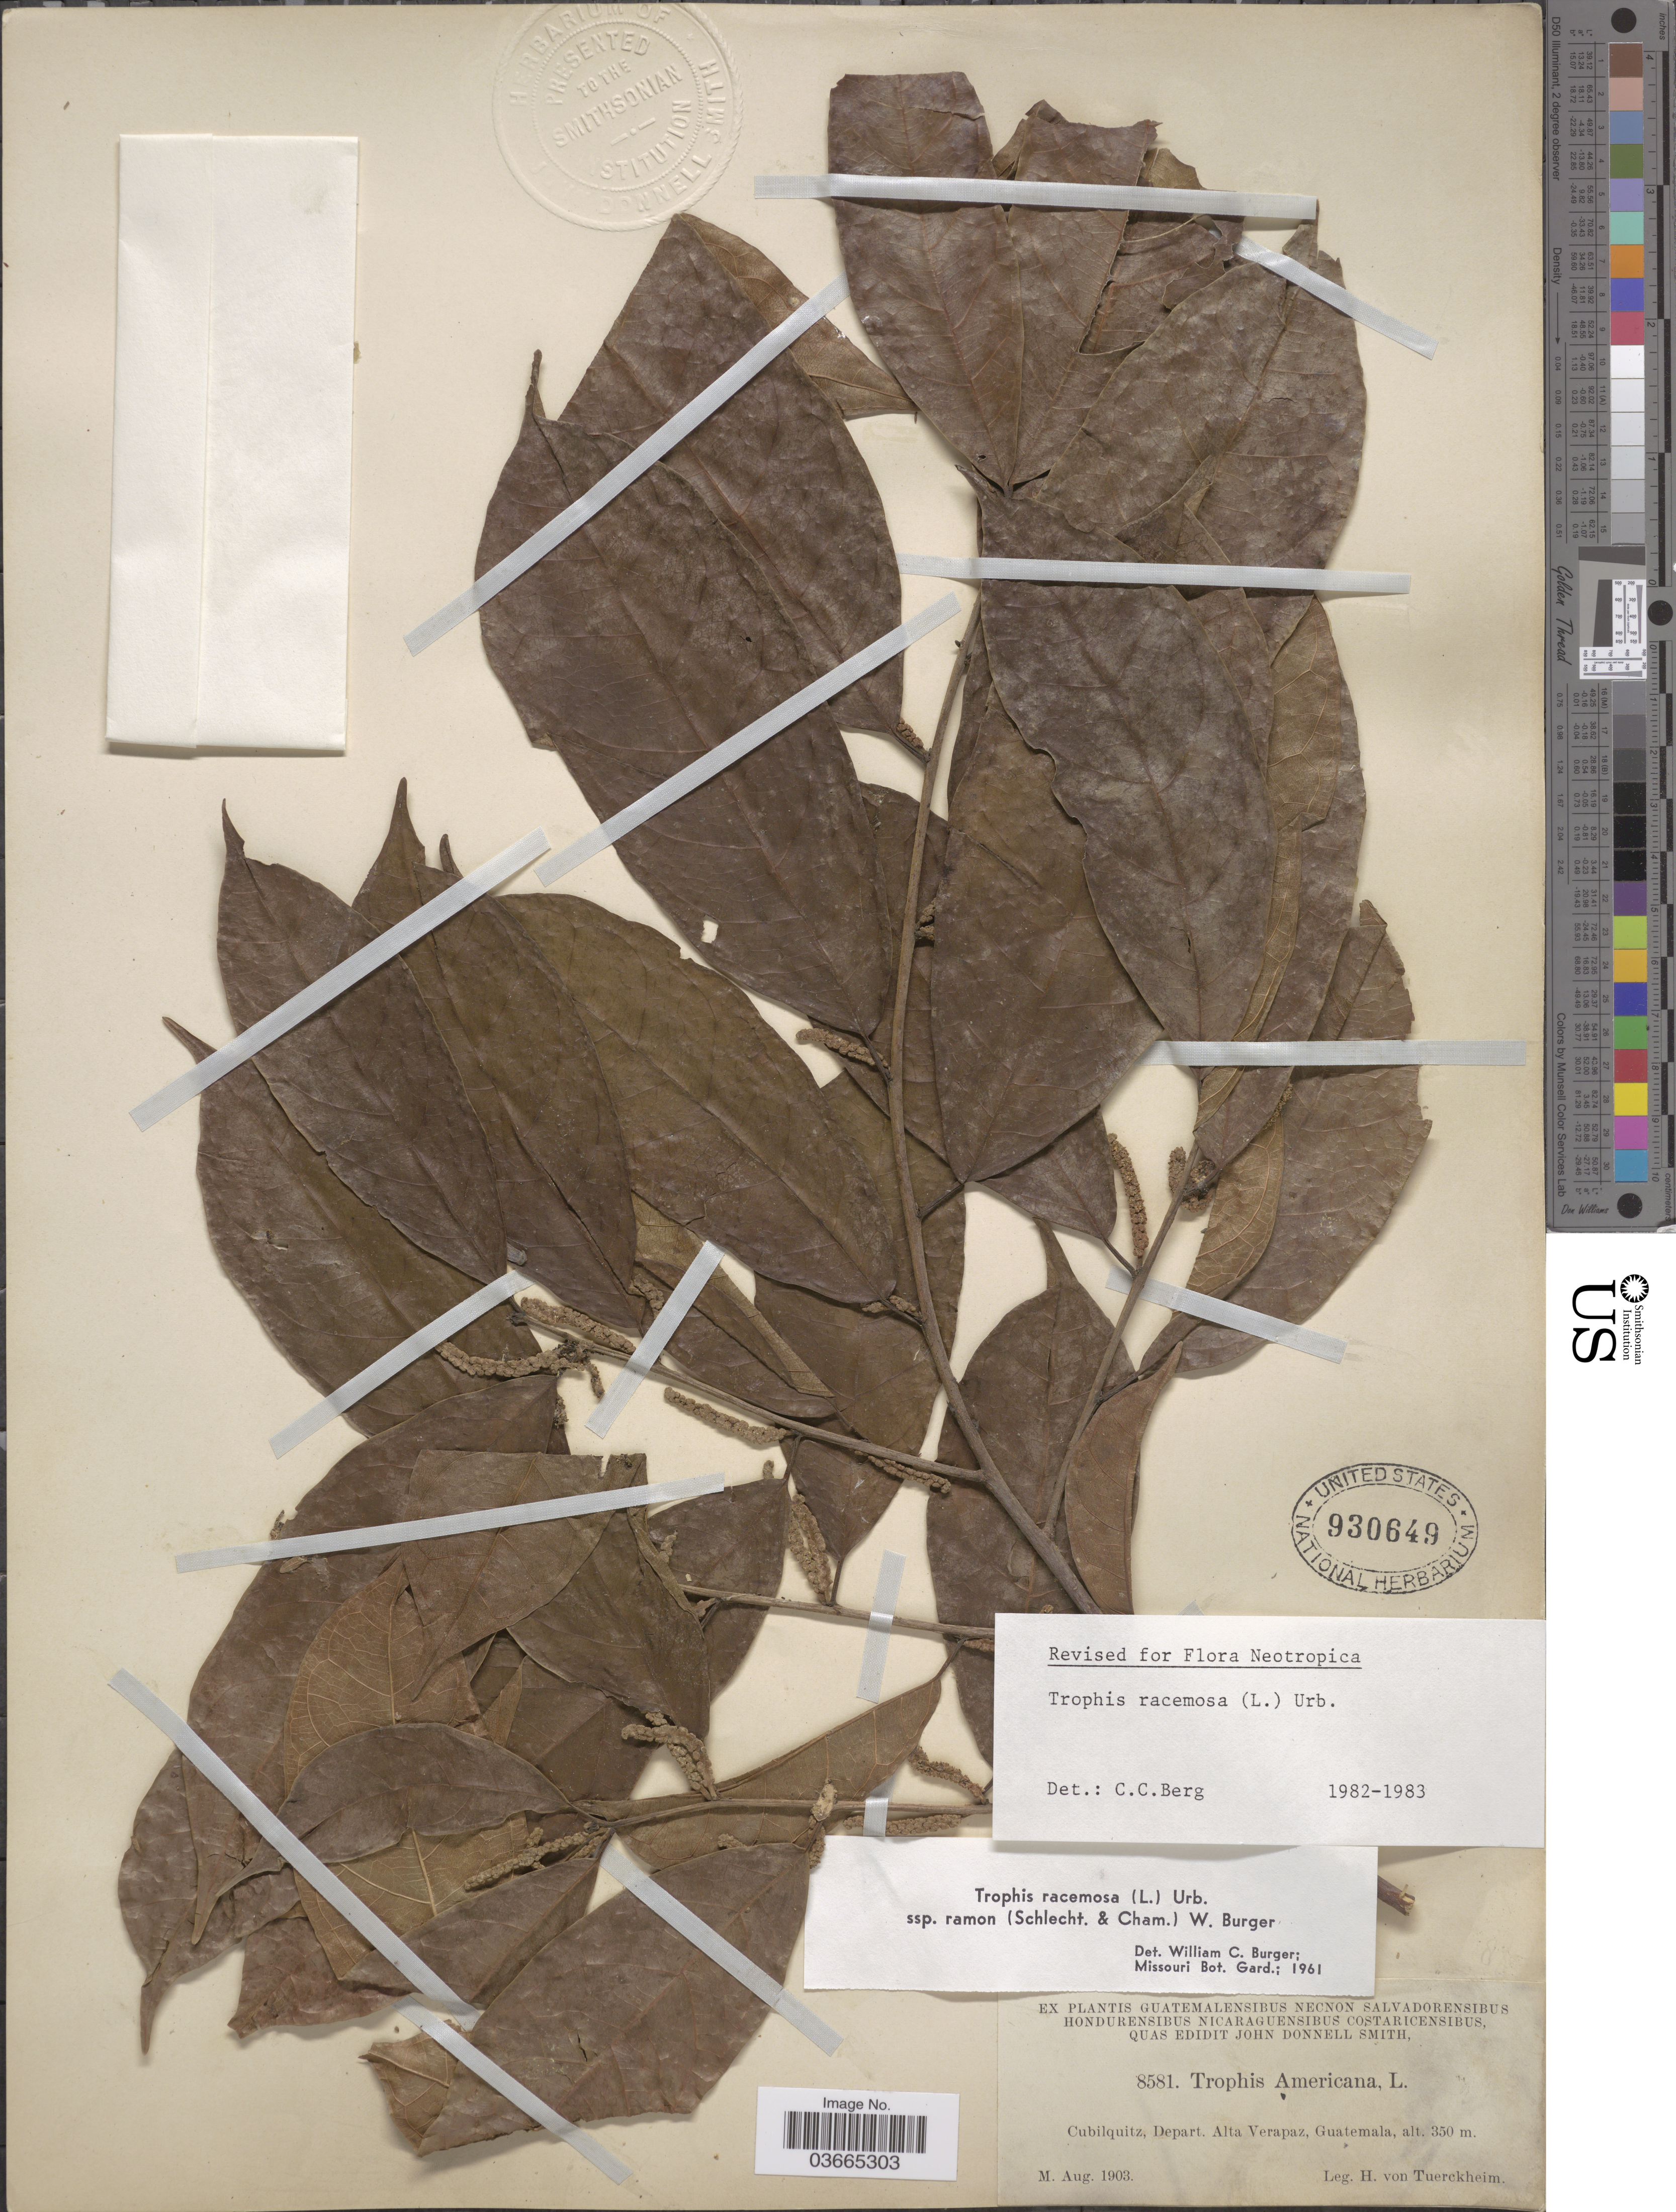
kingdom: Plantae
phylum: Tracheophyta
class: Magnoliopsida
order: Rosales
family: Moraceae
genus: Trophis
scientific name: Trophis racemosa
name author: (L.) Urb.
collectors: H. von Tuerckheim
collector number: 8581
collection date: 1903-08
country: Guatemala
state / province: Alta Verapaz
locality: Cubilquitz, Depart. Alta Verapaz.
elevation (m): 350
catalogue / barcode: US 930649